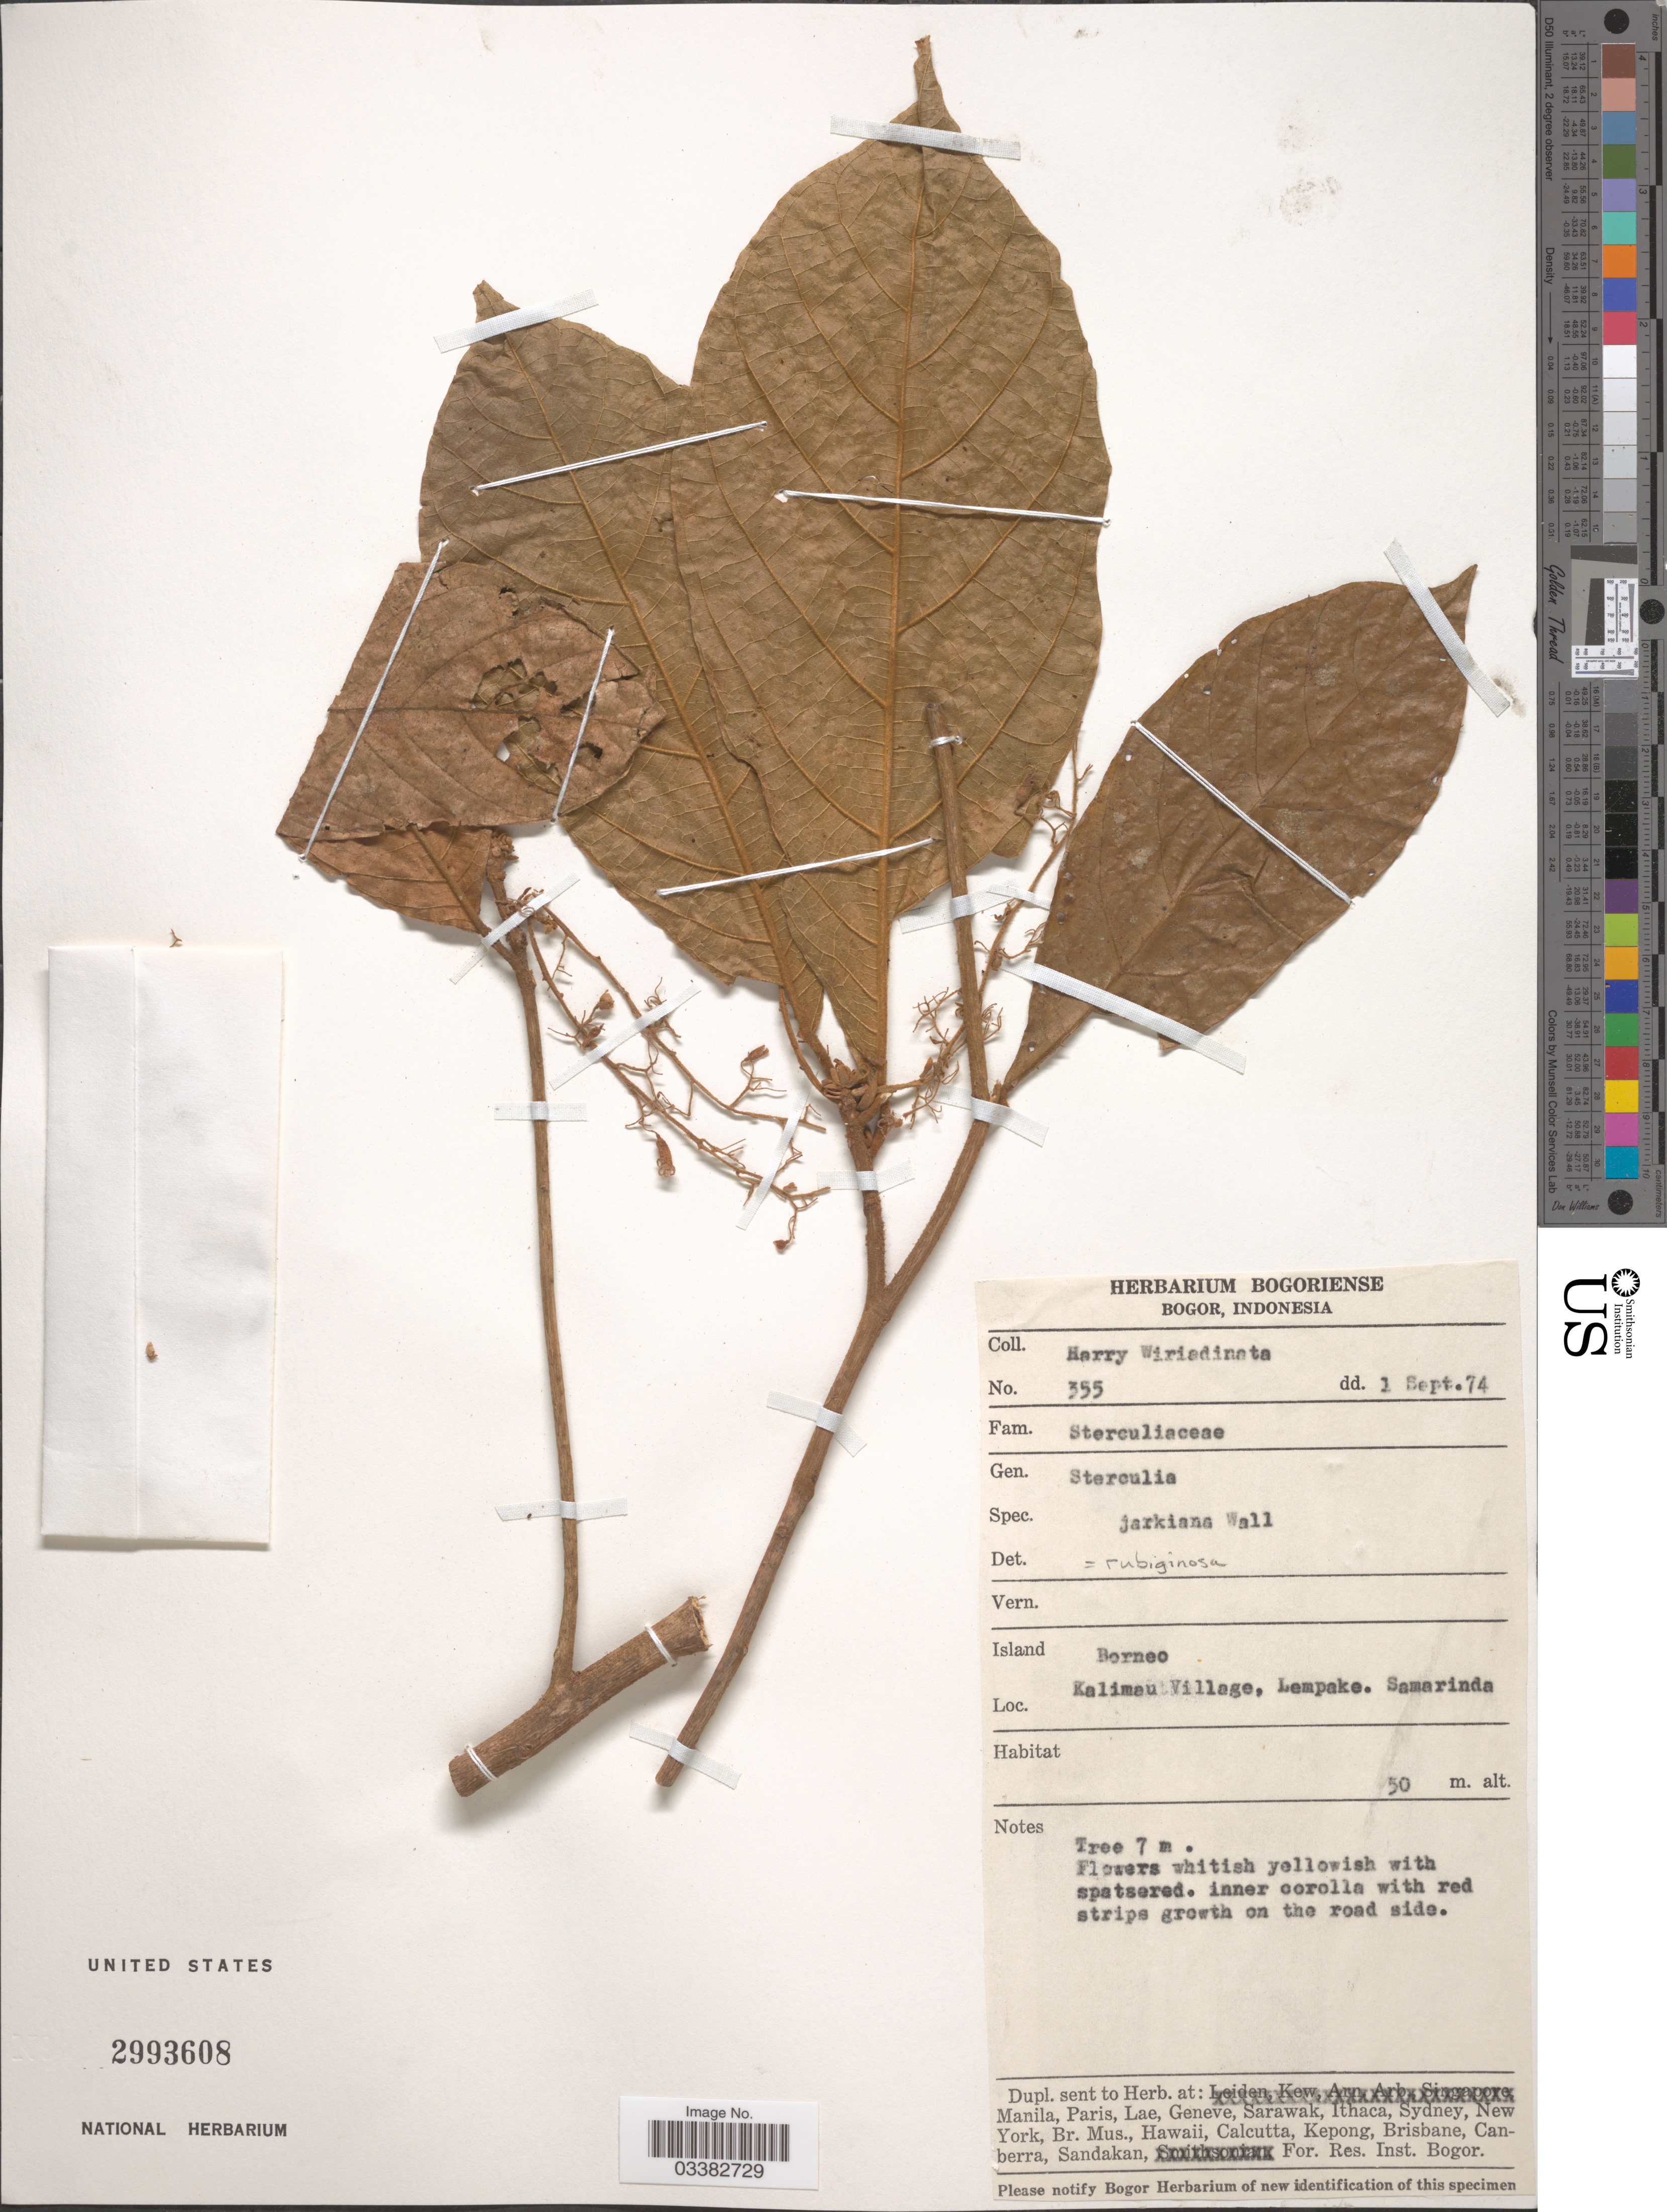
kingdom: Plantae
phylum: Tracheophyta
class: Magnoliopsida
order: Malvales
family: Malvaceae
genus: Sterculia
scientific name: Sterculia rubiginosa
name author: Vent.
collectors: H. Wiriadinata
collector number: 355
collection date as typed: Transcribed d/m/y: 1/9/74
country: Indonesia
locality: Island Borneo. Kalimau Village, Lempake. Samarinda.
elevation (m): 50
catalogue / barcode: US 2993608